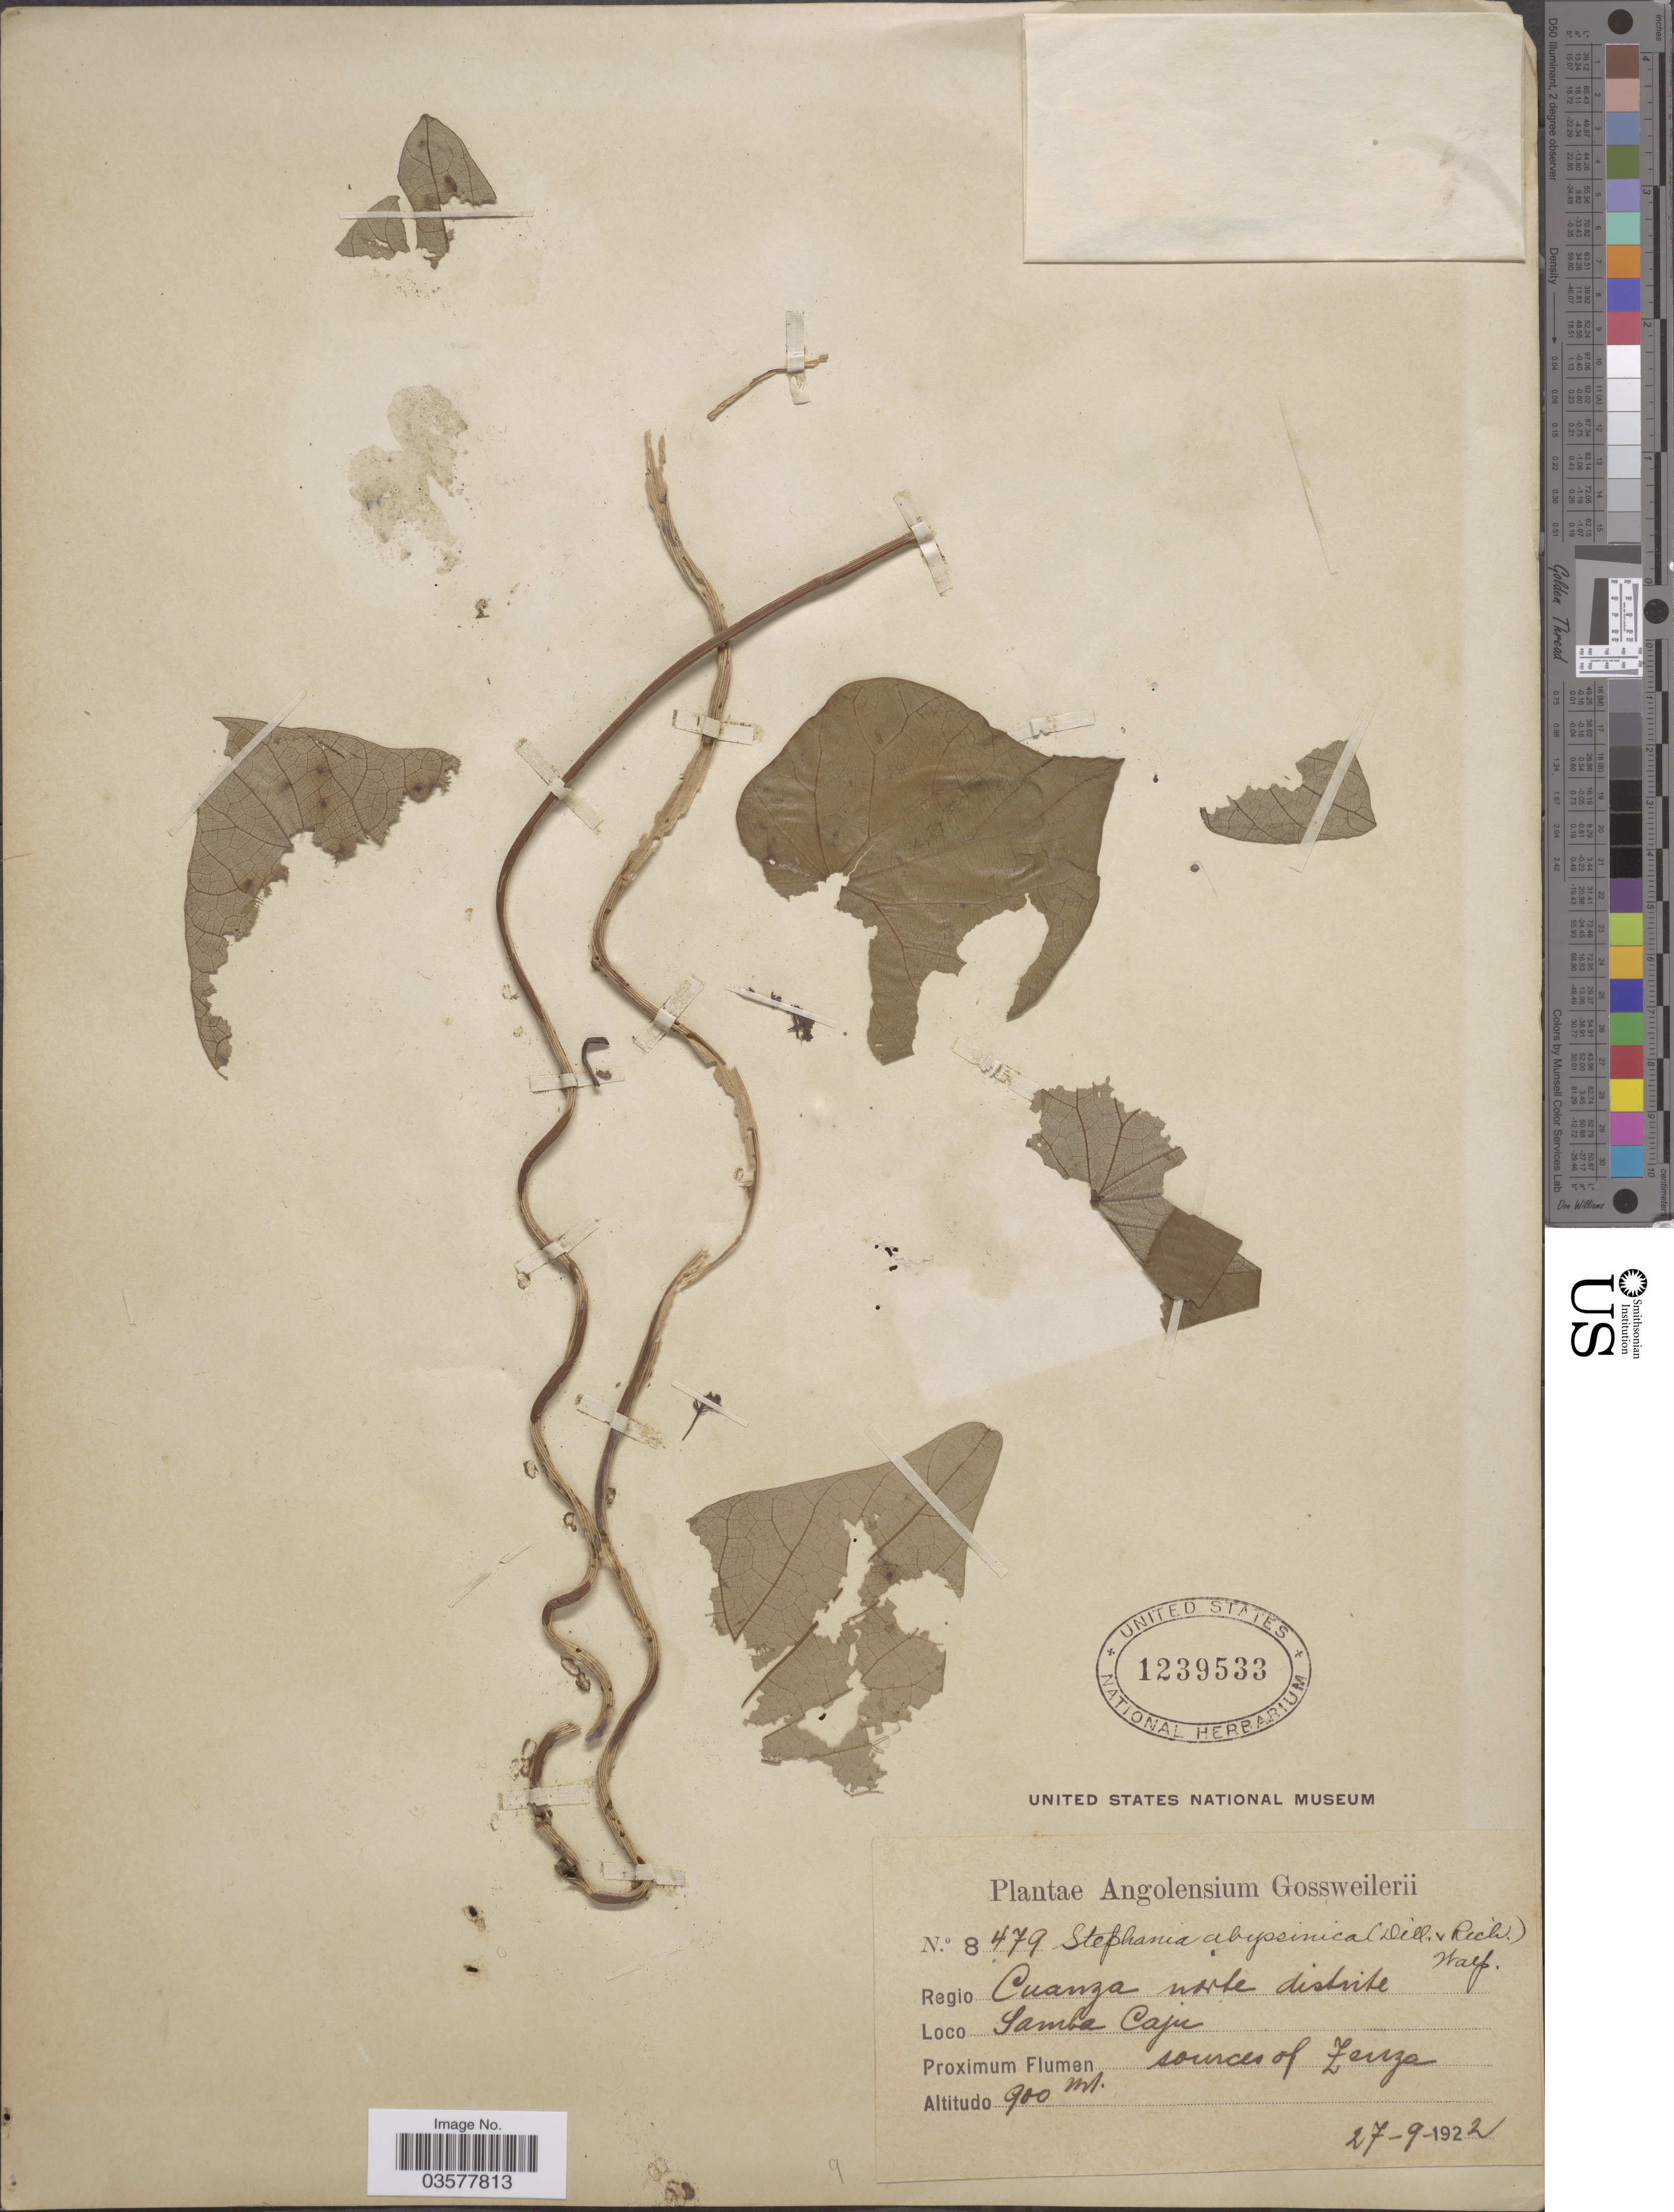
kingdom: Plantae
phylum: Tracheophyta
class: Magnoliopsida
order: Ranunculales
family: Menispermaceae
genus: Stephania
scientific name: Stephania abyssinica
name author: (Quart.-Dill. & A. Rich.) Walp.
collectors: -. Gossweiler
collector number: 8479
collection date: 1922-09-27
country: Angola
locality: Regio Cuanza norte distrite. Samba Caju.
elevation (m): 900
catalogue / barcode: US 1239533